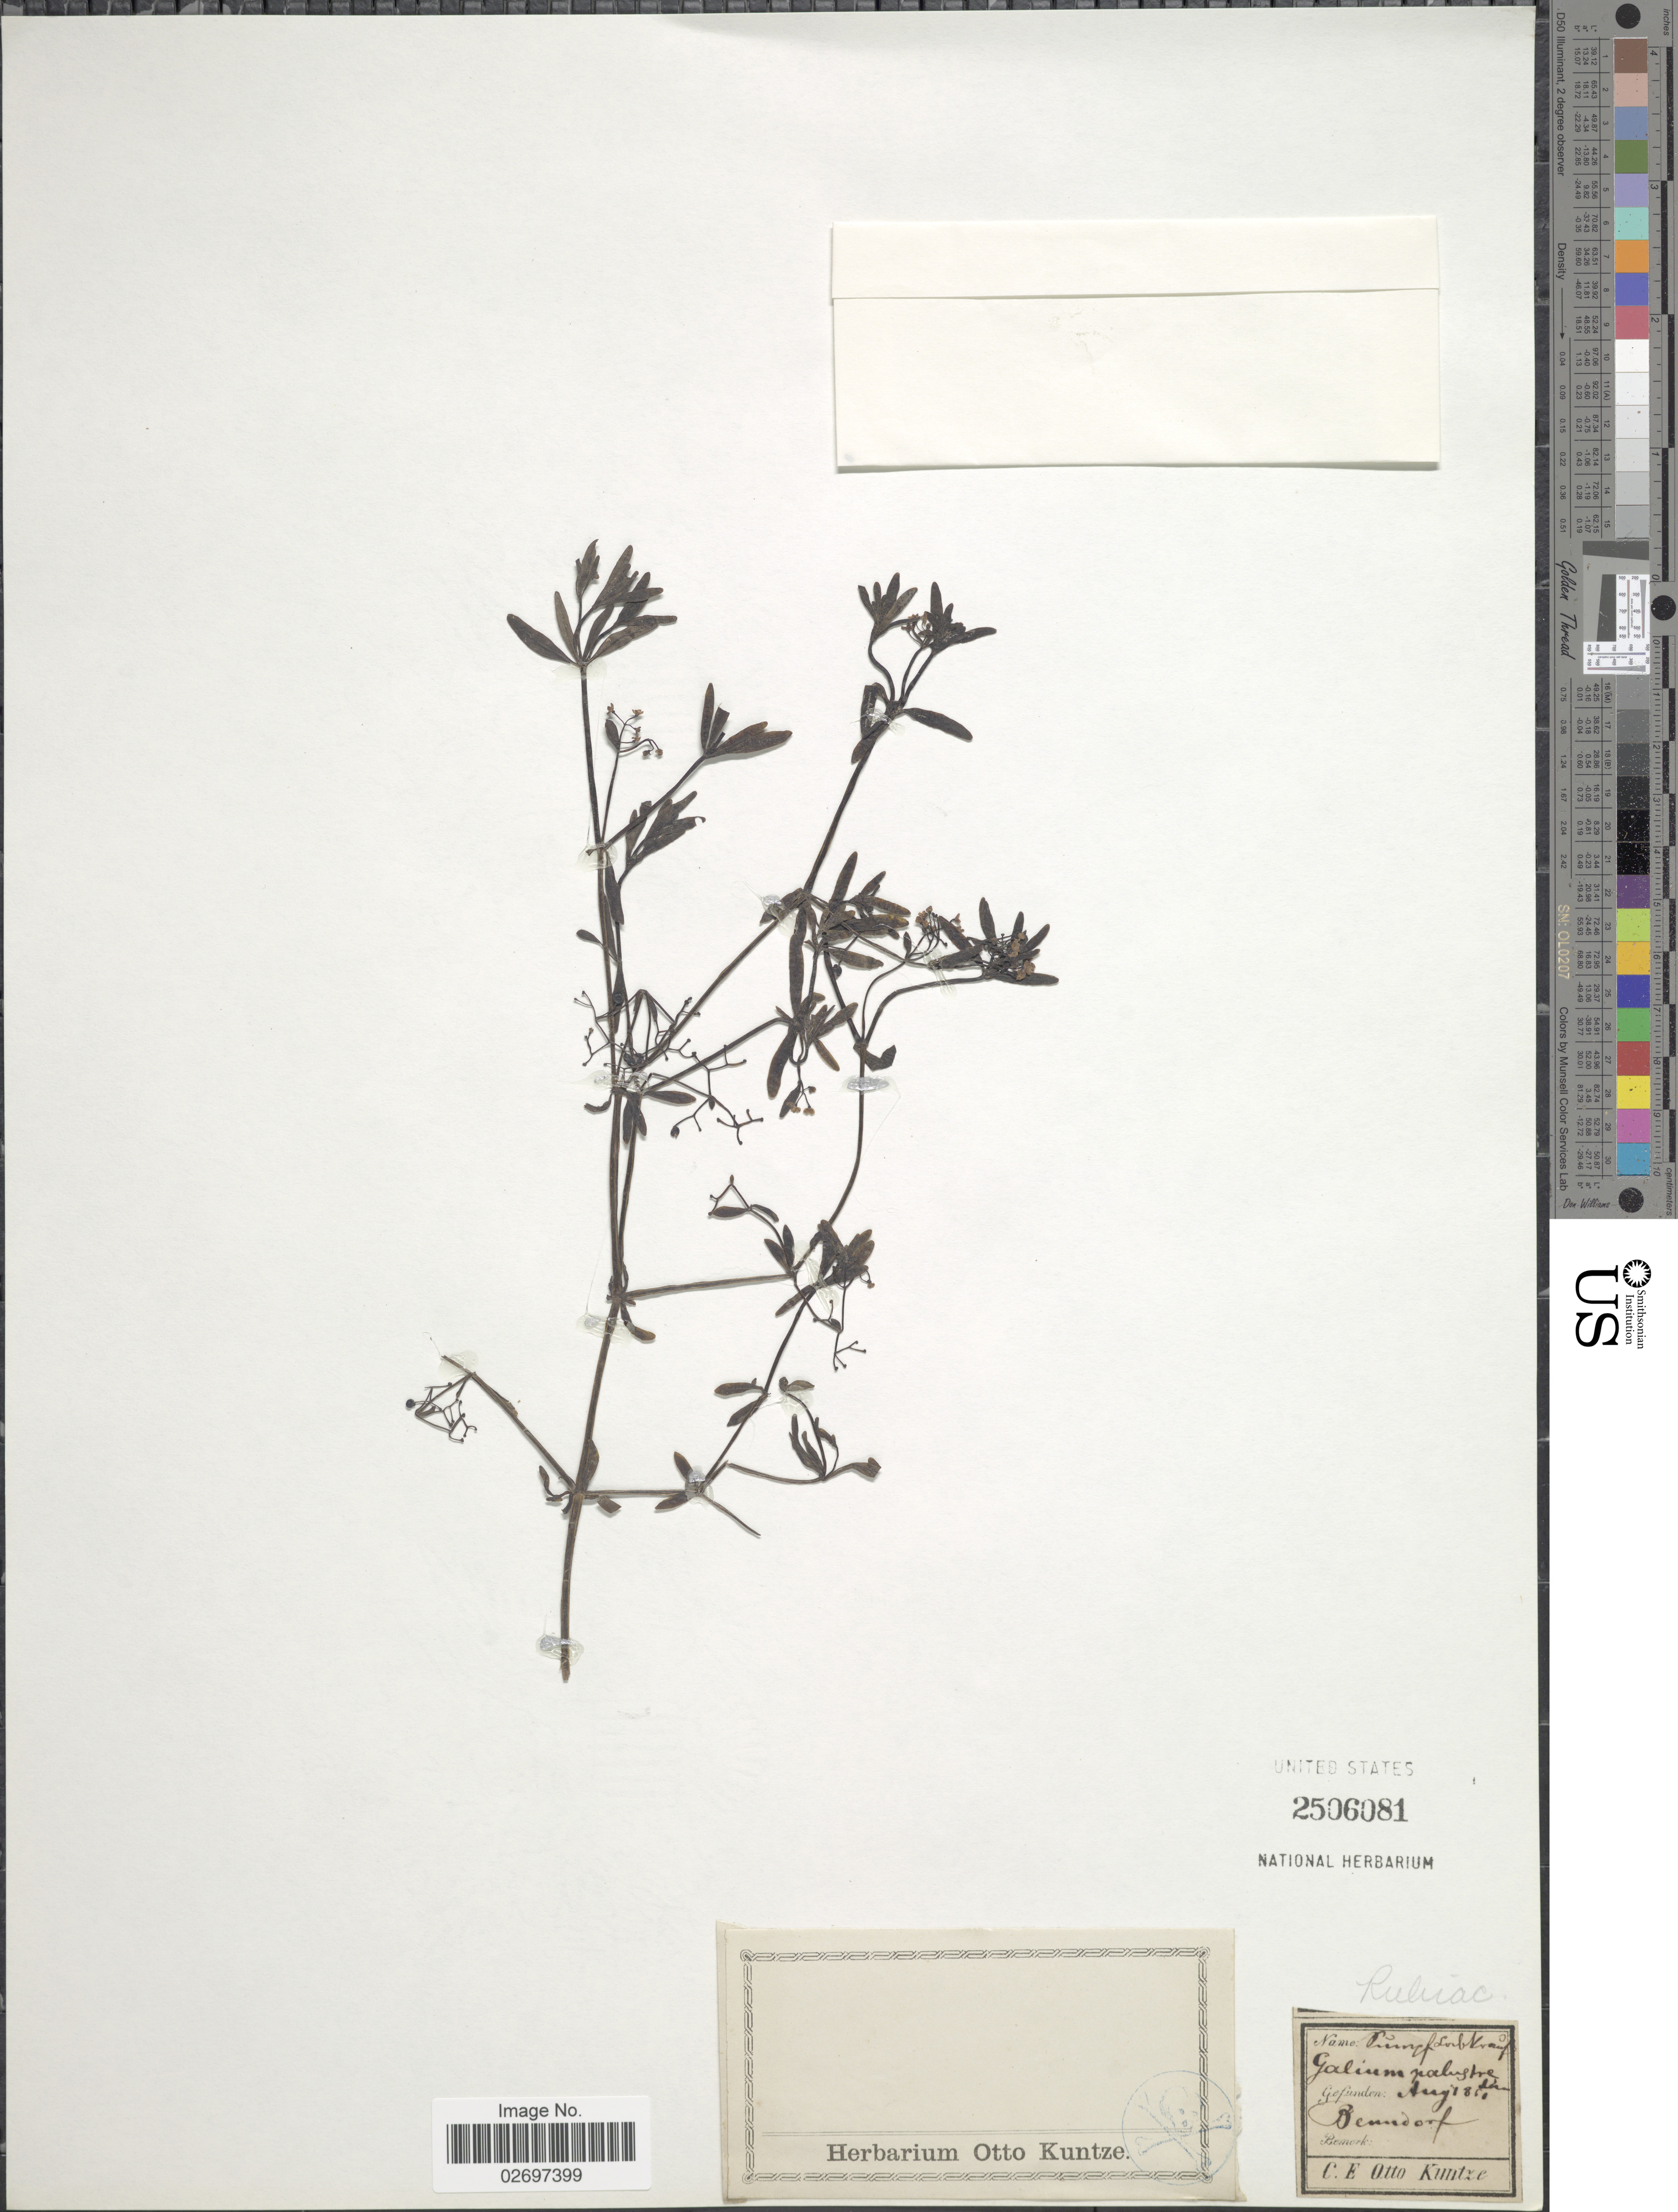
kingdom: Plantae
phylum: Tracheophyta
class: Magnoliopsida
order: Gentianales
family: Rubiaceae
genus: Galium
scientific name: Galium palustre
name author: L.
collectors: C.E.O. Kuntze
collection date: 1861-08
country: Germany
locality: Benndorf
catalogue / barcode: US 2506081